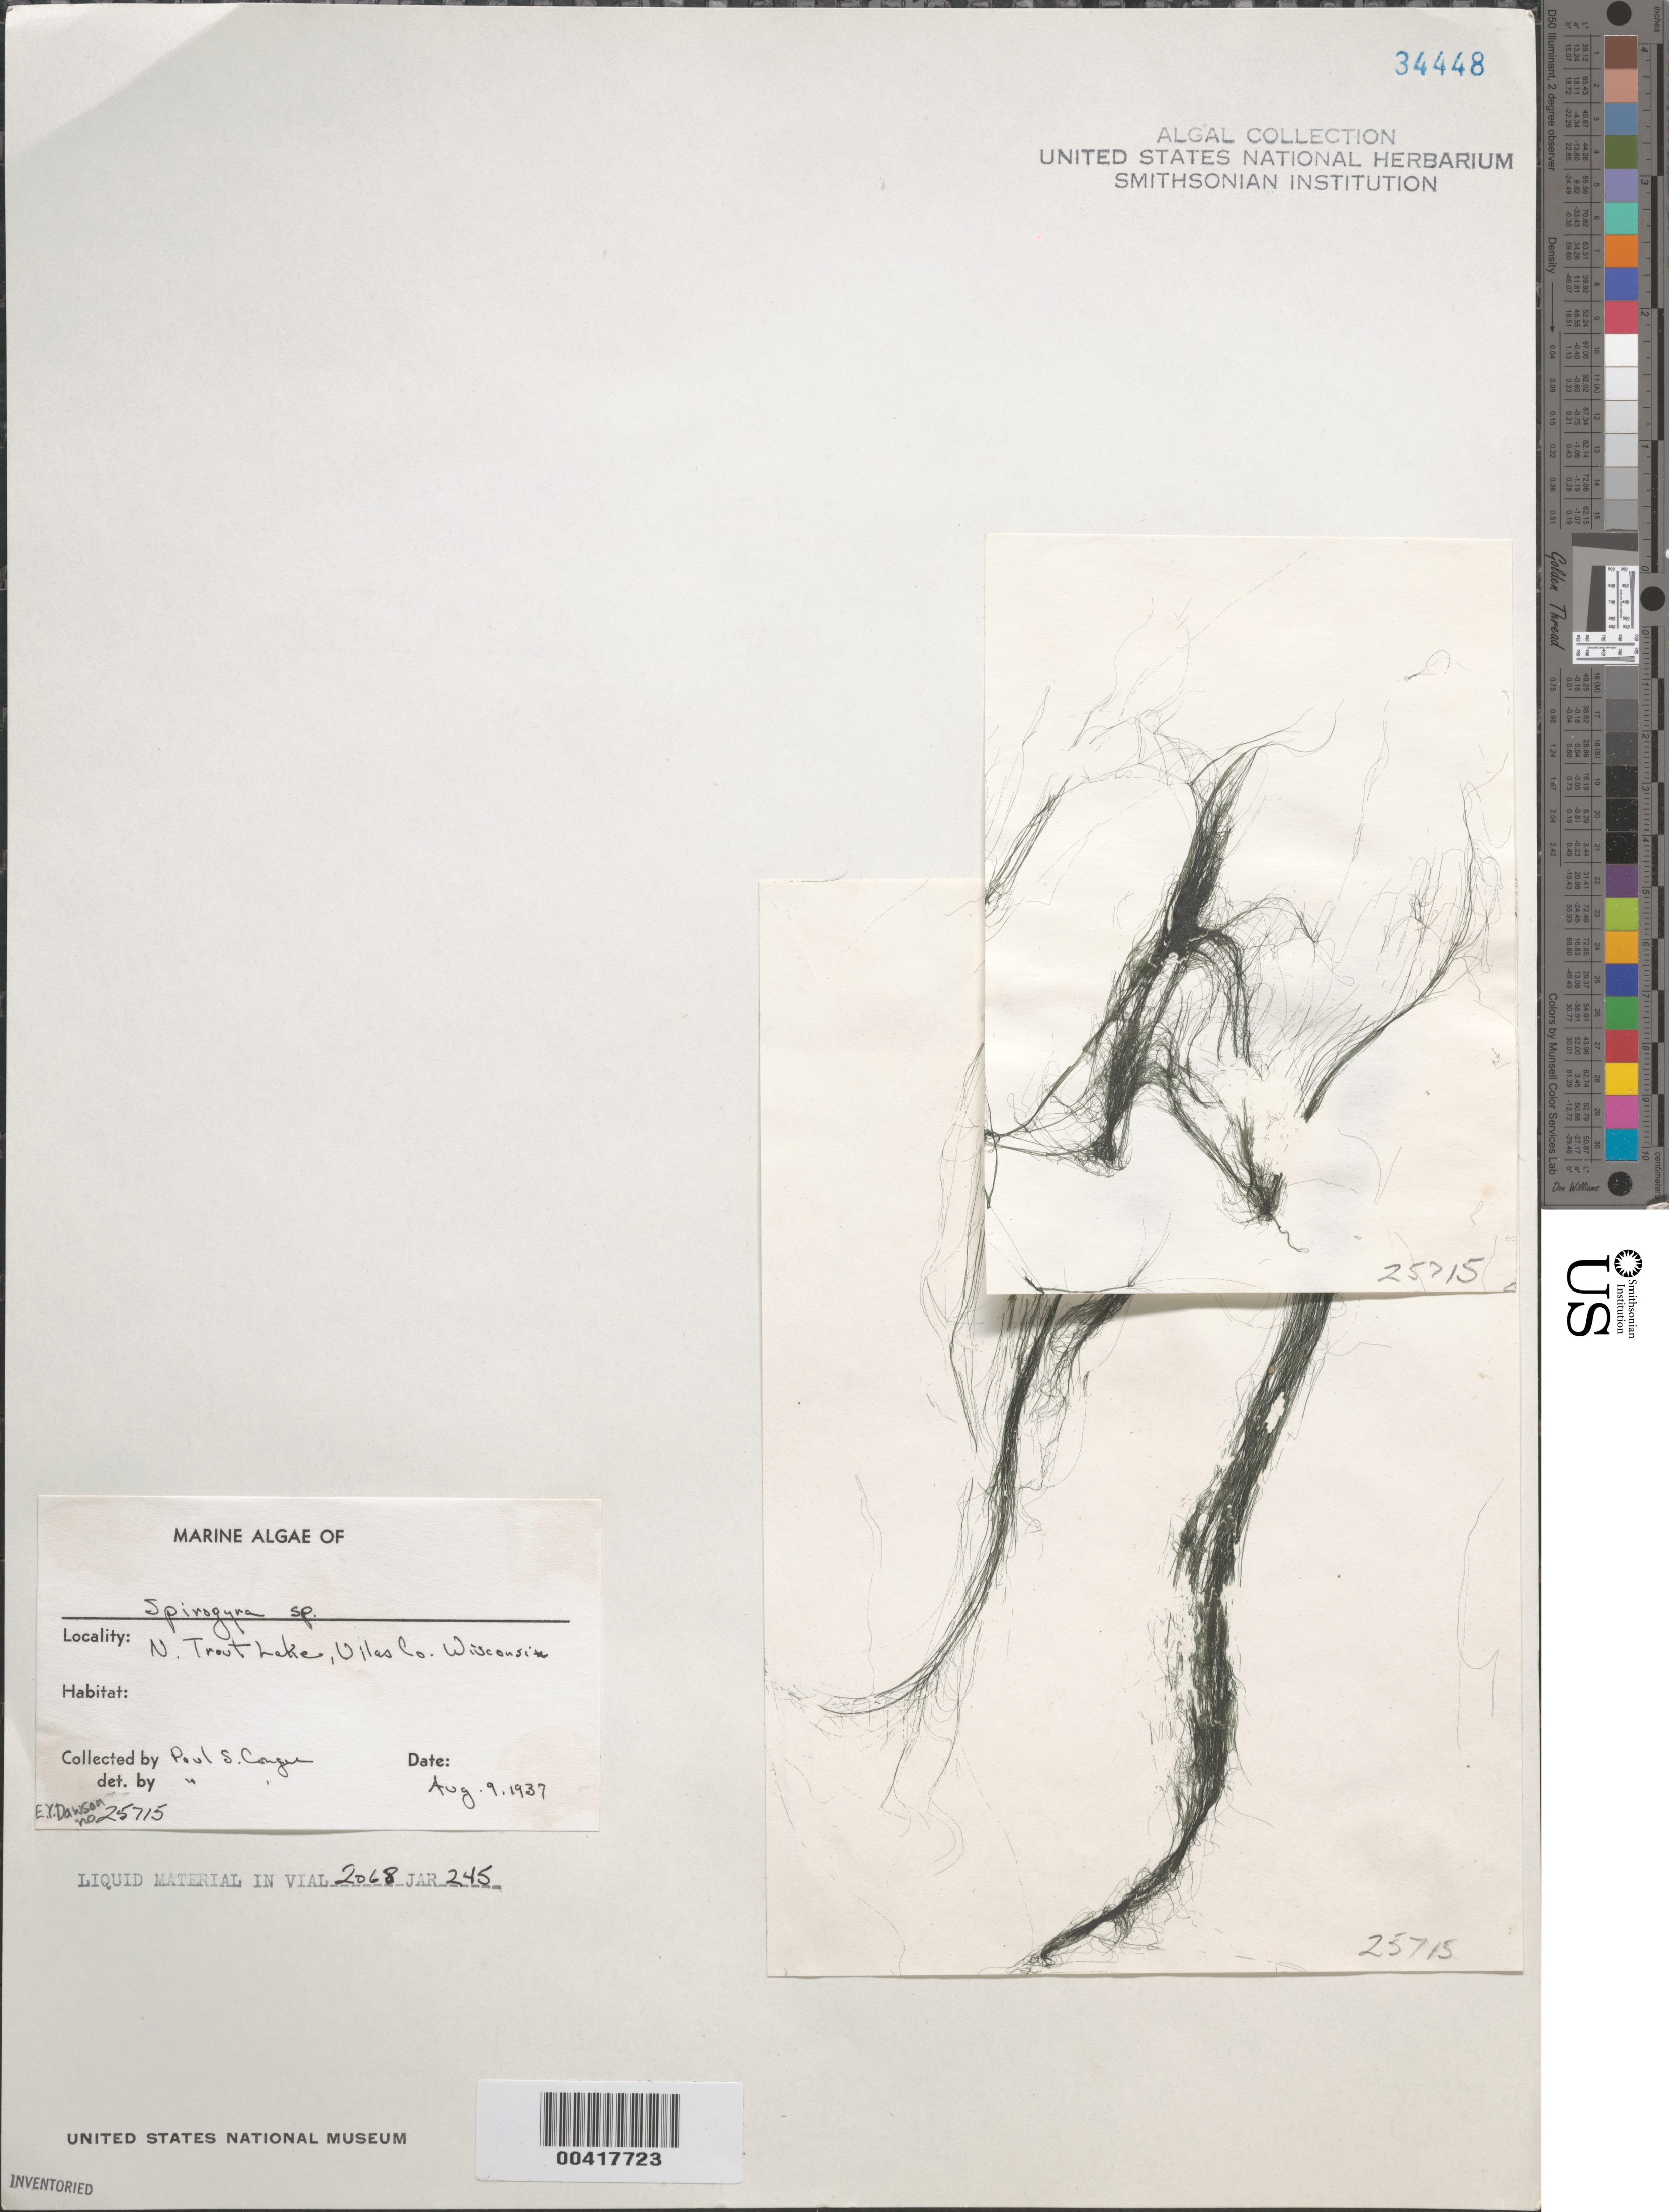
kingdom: Plantae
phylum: Charophyta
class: Zygnematophyceae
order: Zygnematales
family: Zygnemataceae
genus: Spirogyra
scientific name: Spirogyra sp.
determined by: Conger, P. S.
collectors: P. Conger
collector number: EYD 25715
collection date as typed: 09 Aug 1937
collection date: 1937-08-09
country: United States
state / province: Wisconsin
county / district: Vilas County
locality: North Trout Lake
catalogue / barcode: US 34448